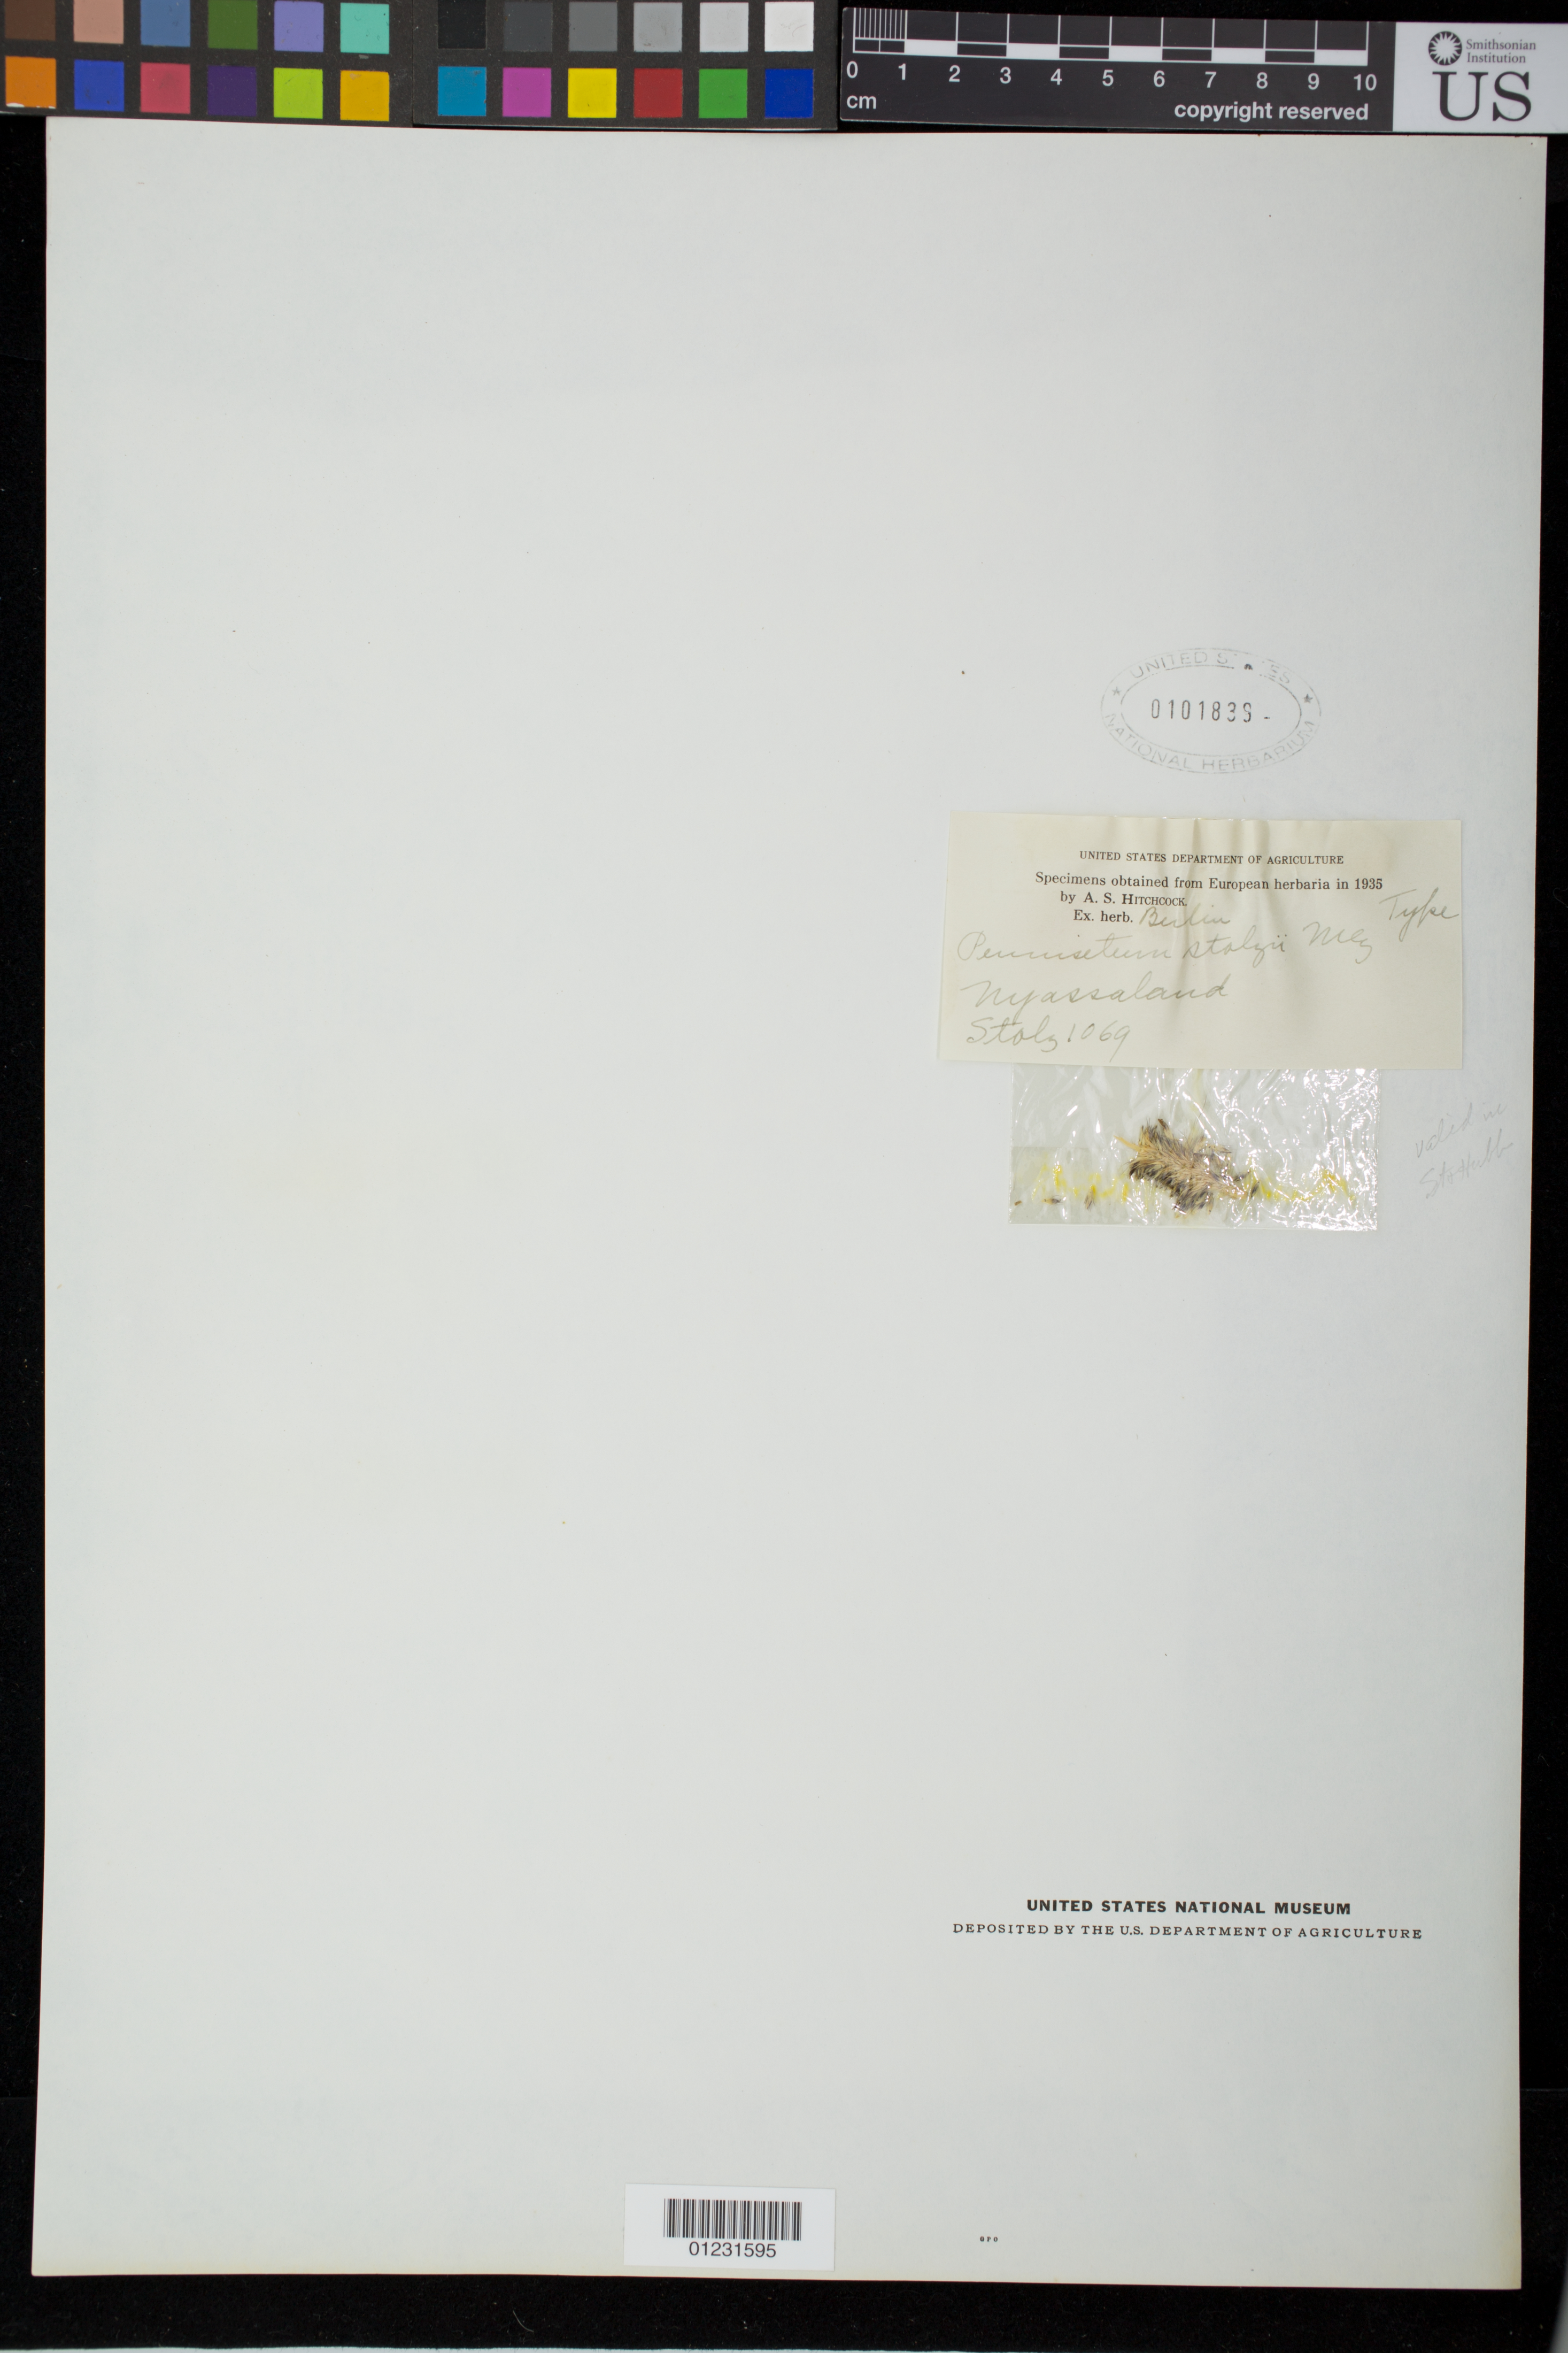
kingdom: Plantae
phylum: Tracheophyta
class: Liliopsida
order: Poales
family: Poaceae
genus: Pennisetum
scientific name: Pennisetum stolzii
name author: Mez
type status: Type Collection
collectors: A. Stolz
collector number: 1069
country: Malawi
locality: Nyassaland.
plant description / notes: Fragmentary material of type specimen ex herb. Berlin.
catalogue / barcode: US 101839